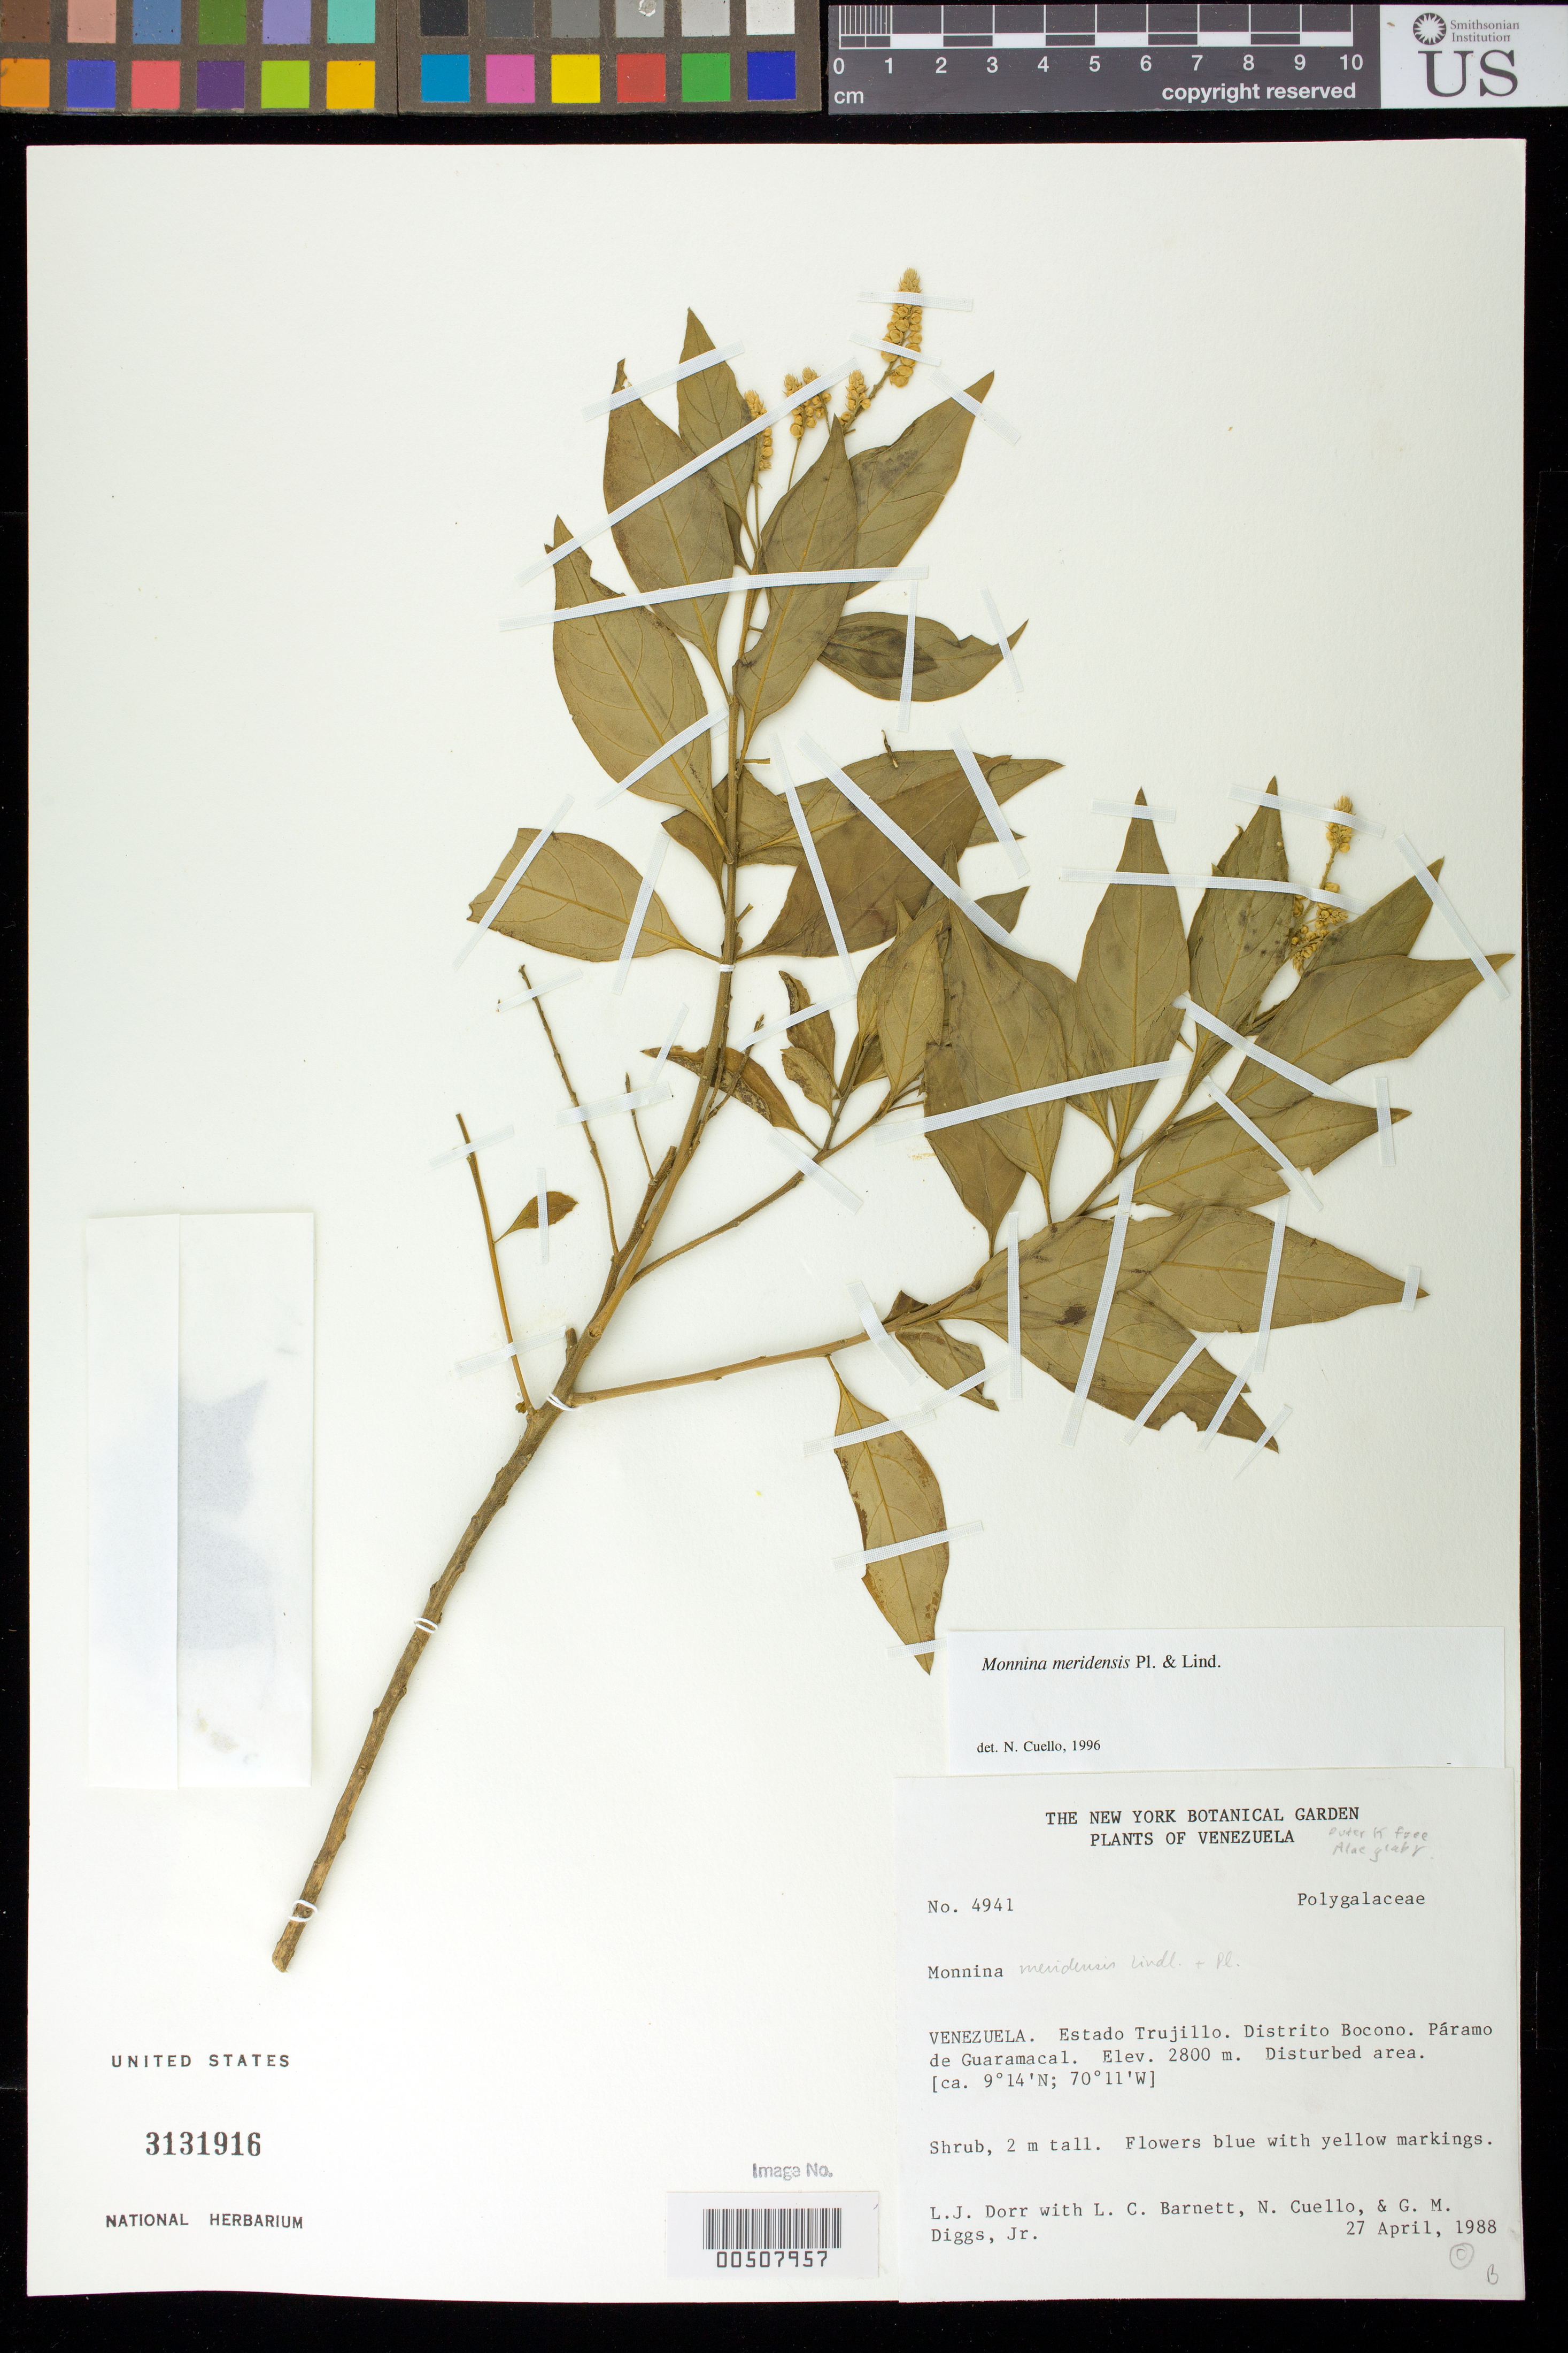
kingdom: Plantae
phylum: Tracheophyta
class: Magnoliopsida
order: Fabales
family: Polygalaceae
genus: Monnina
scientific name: Monnina meridensis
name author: Planch. & B.L. Linden ex Wedd.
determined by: Cuello, Nidia L.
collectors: L. J. Dorr, L. C. Barnett, N. L. Cuello & G. Diggs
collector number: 4941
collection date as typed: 27 Apr 1988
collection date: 1988-04-27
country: Venezuela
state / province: Trujillo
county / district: Boconó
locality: Páramo de Guaramacal. SE of Boconó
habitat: Disturbed area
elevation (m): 2800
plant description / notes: NY, PORT, US, VEN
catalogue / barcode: US 3131916